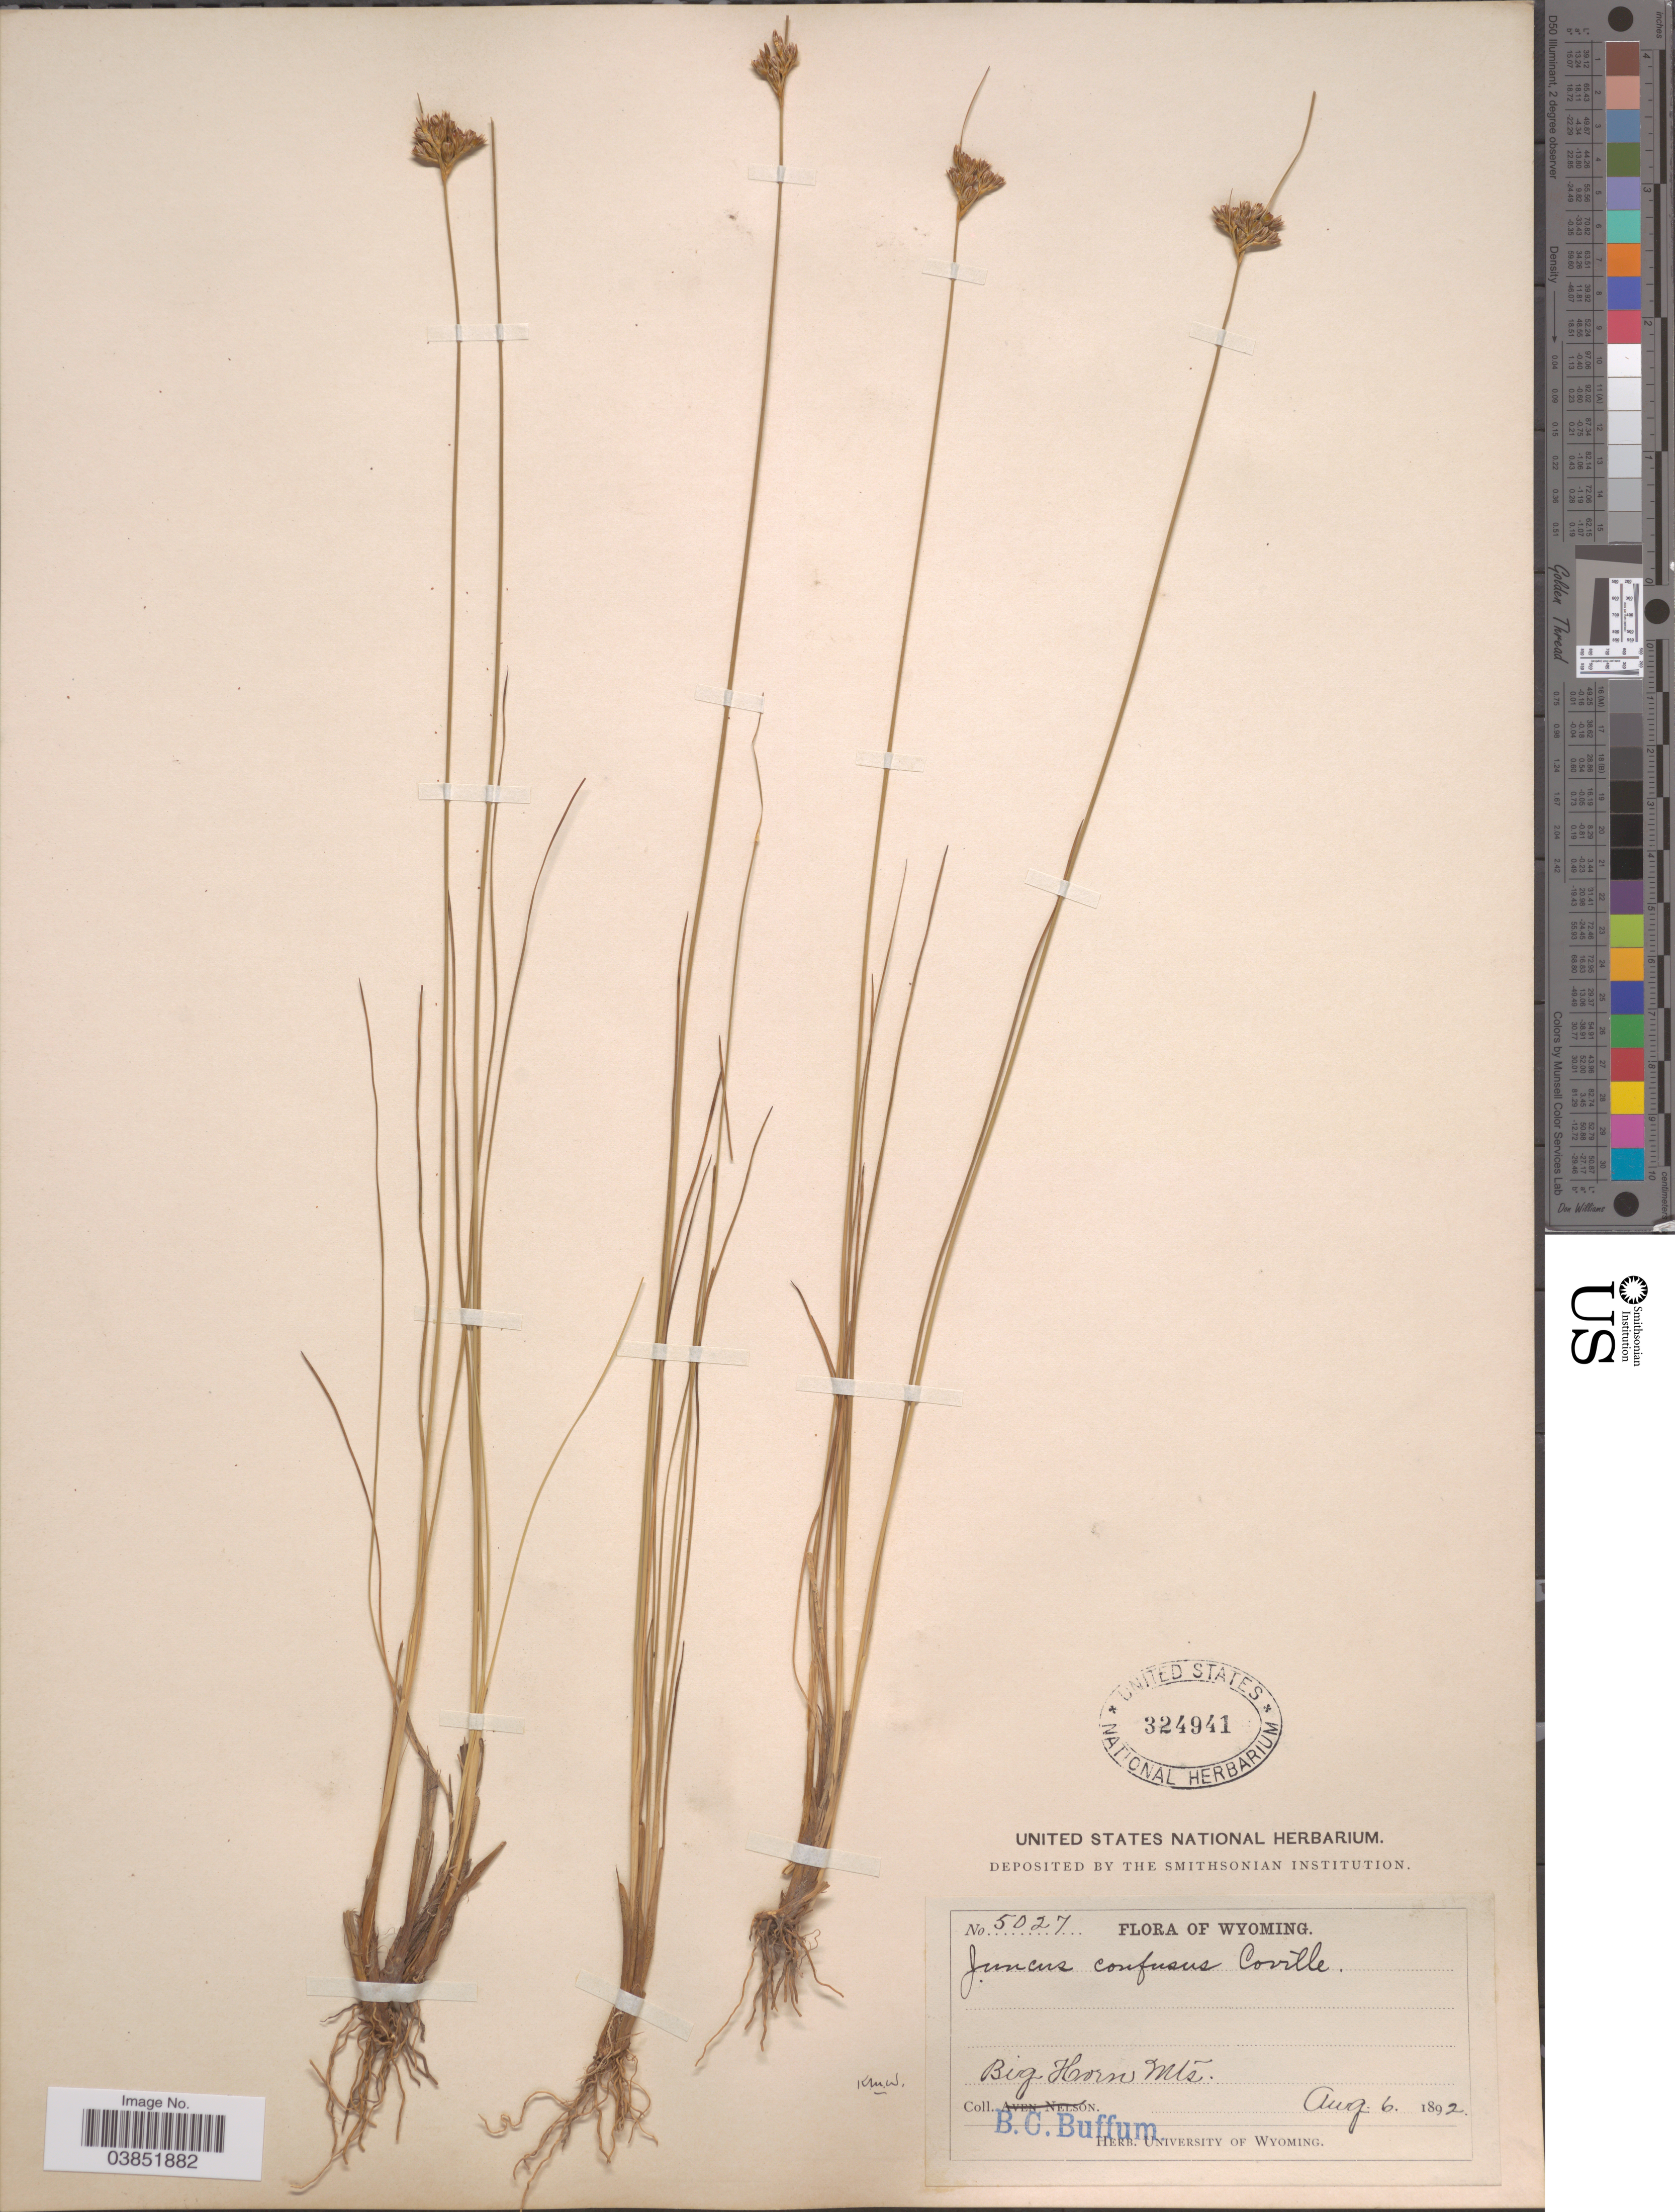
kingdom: Plantae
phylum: Tracheophyta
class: Liliopsida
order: Poales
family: Juncaceae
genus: Juncus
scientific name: Juncus confusus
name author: Coville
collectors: B. Buffum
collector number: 5027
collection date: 1892-08-06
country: United States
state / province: Wyoming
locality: Big Horn Mts.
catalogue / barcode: US 324941